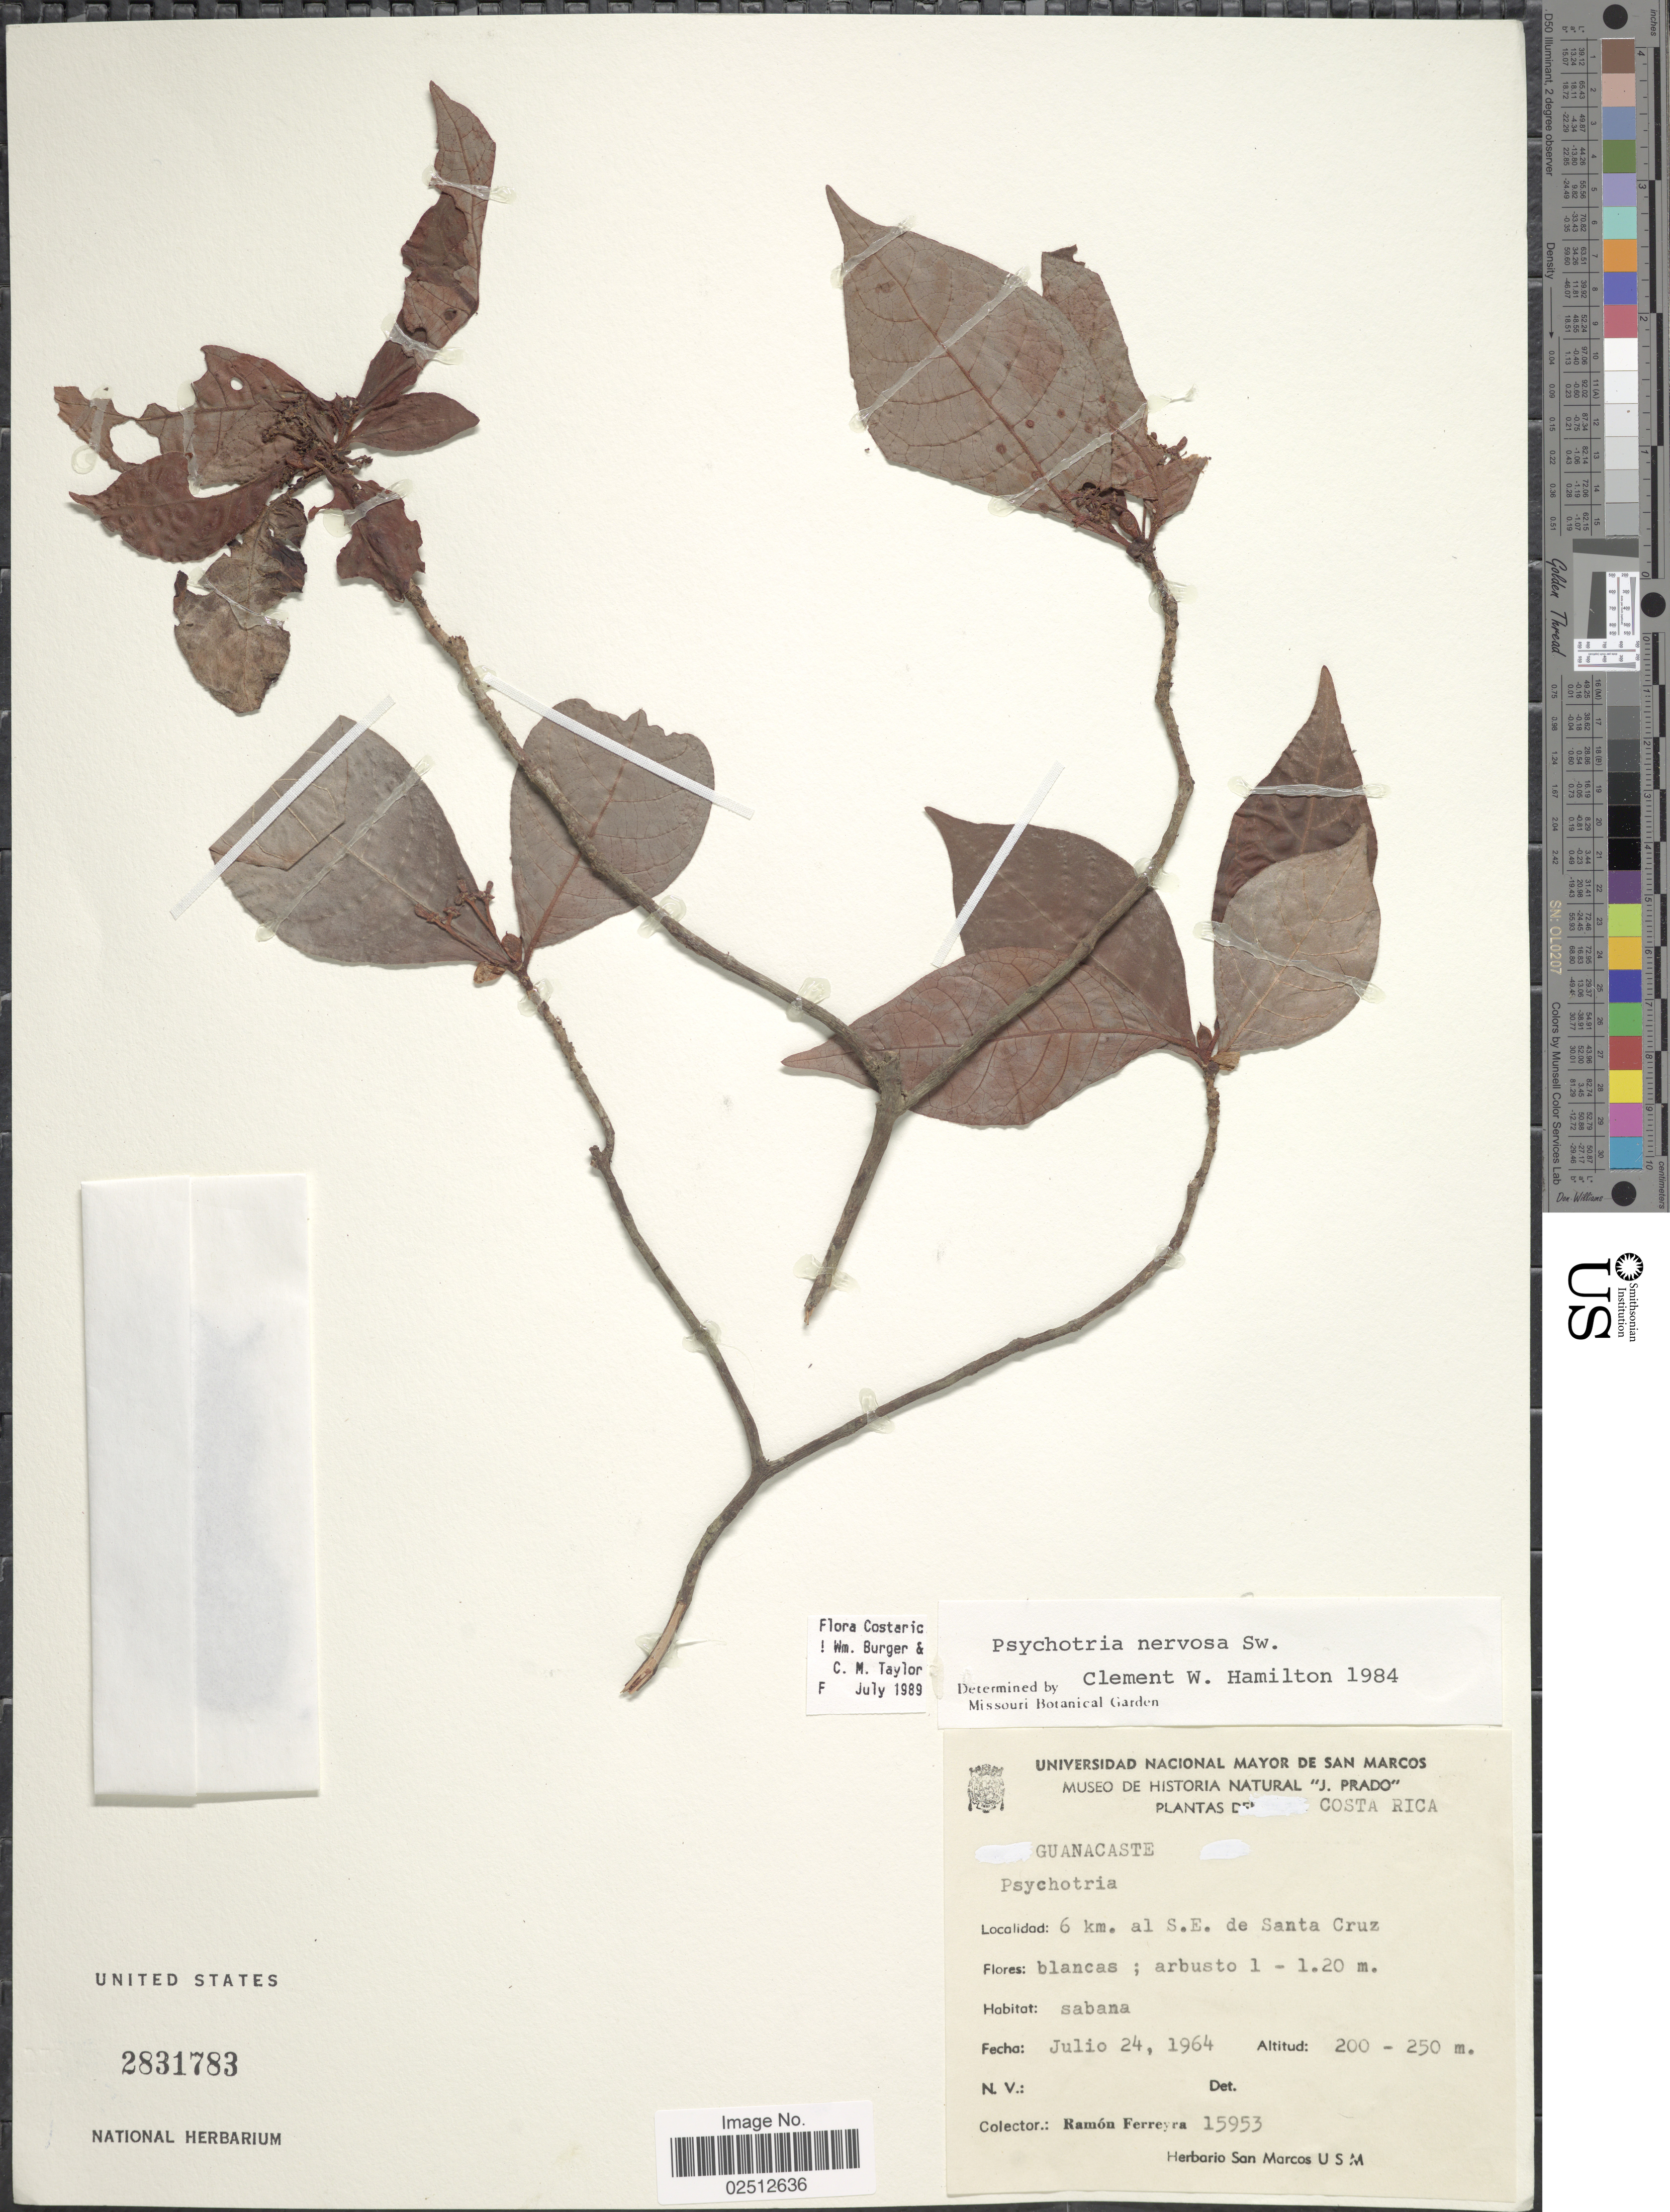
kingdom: Plantae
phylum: Tracheophyta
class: Magnoliopsida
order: Gentianales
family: Rubiaceae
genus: Psychotria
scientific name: Psychotria nervosa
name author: Sw.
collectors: R. A. Ferreyra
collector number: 15953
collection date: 1964-07-24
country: Costa Rica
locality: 6 km. al S.E. de Santa Cruz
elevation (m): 200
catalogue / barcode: US 2831783